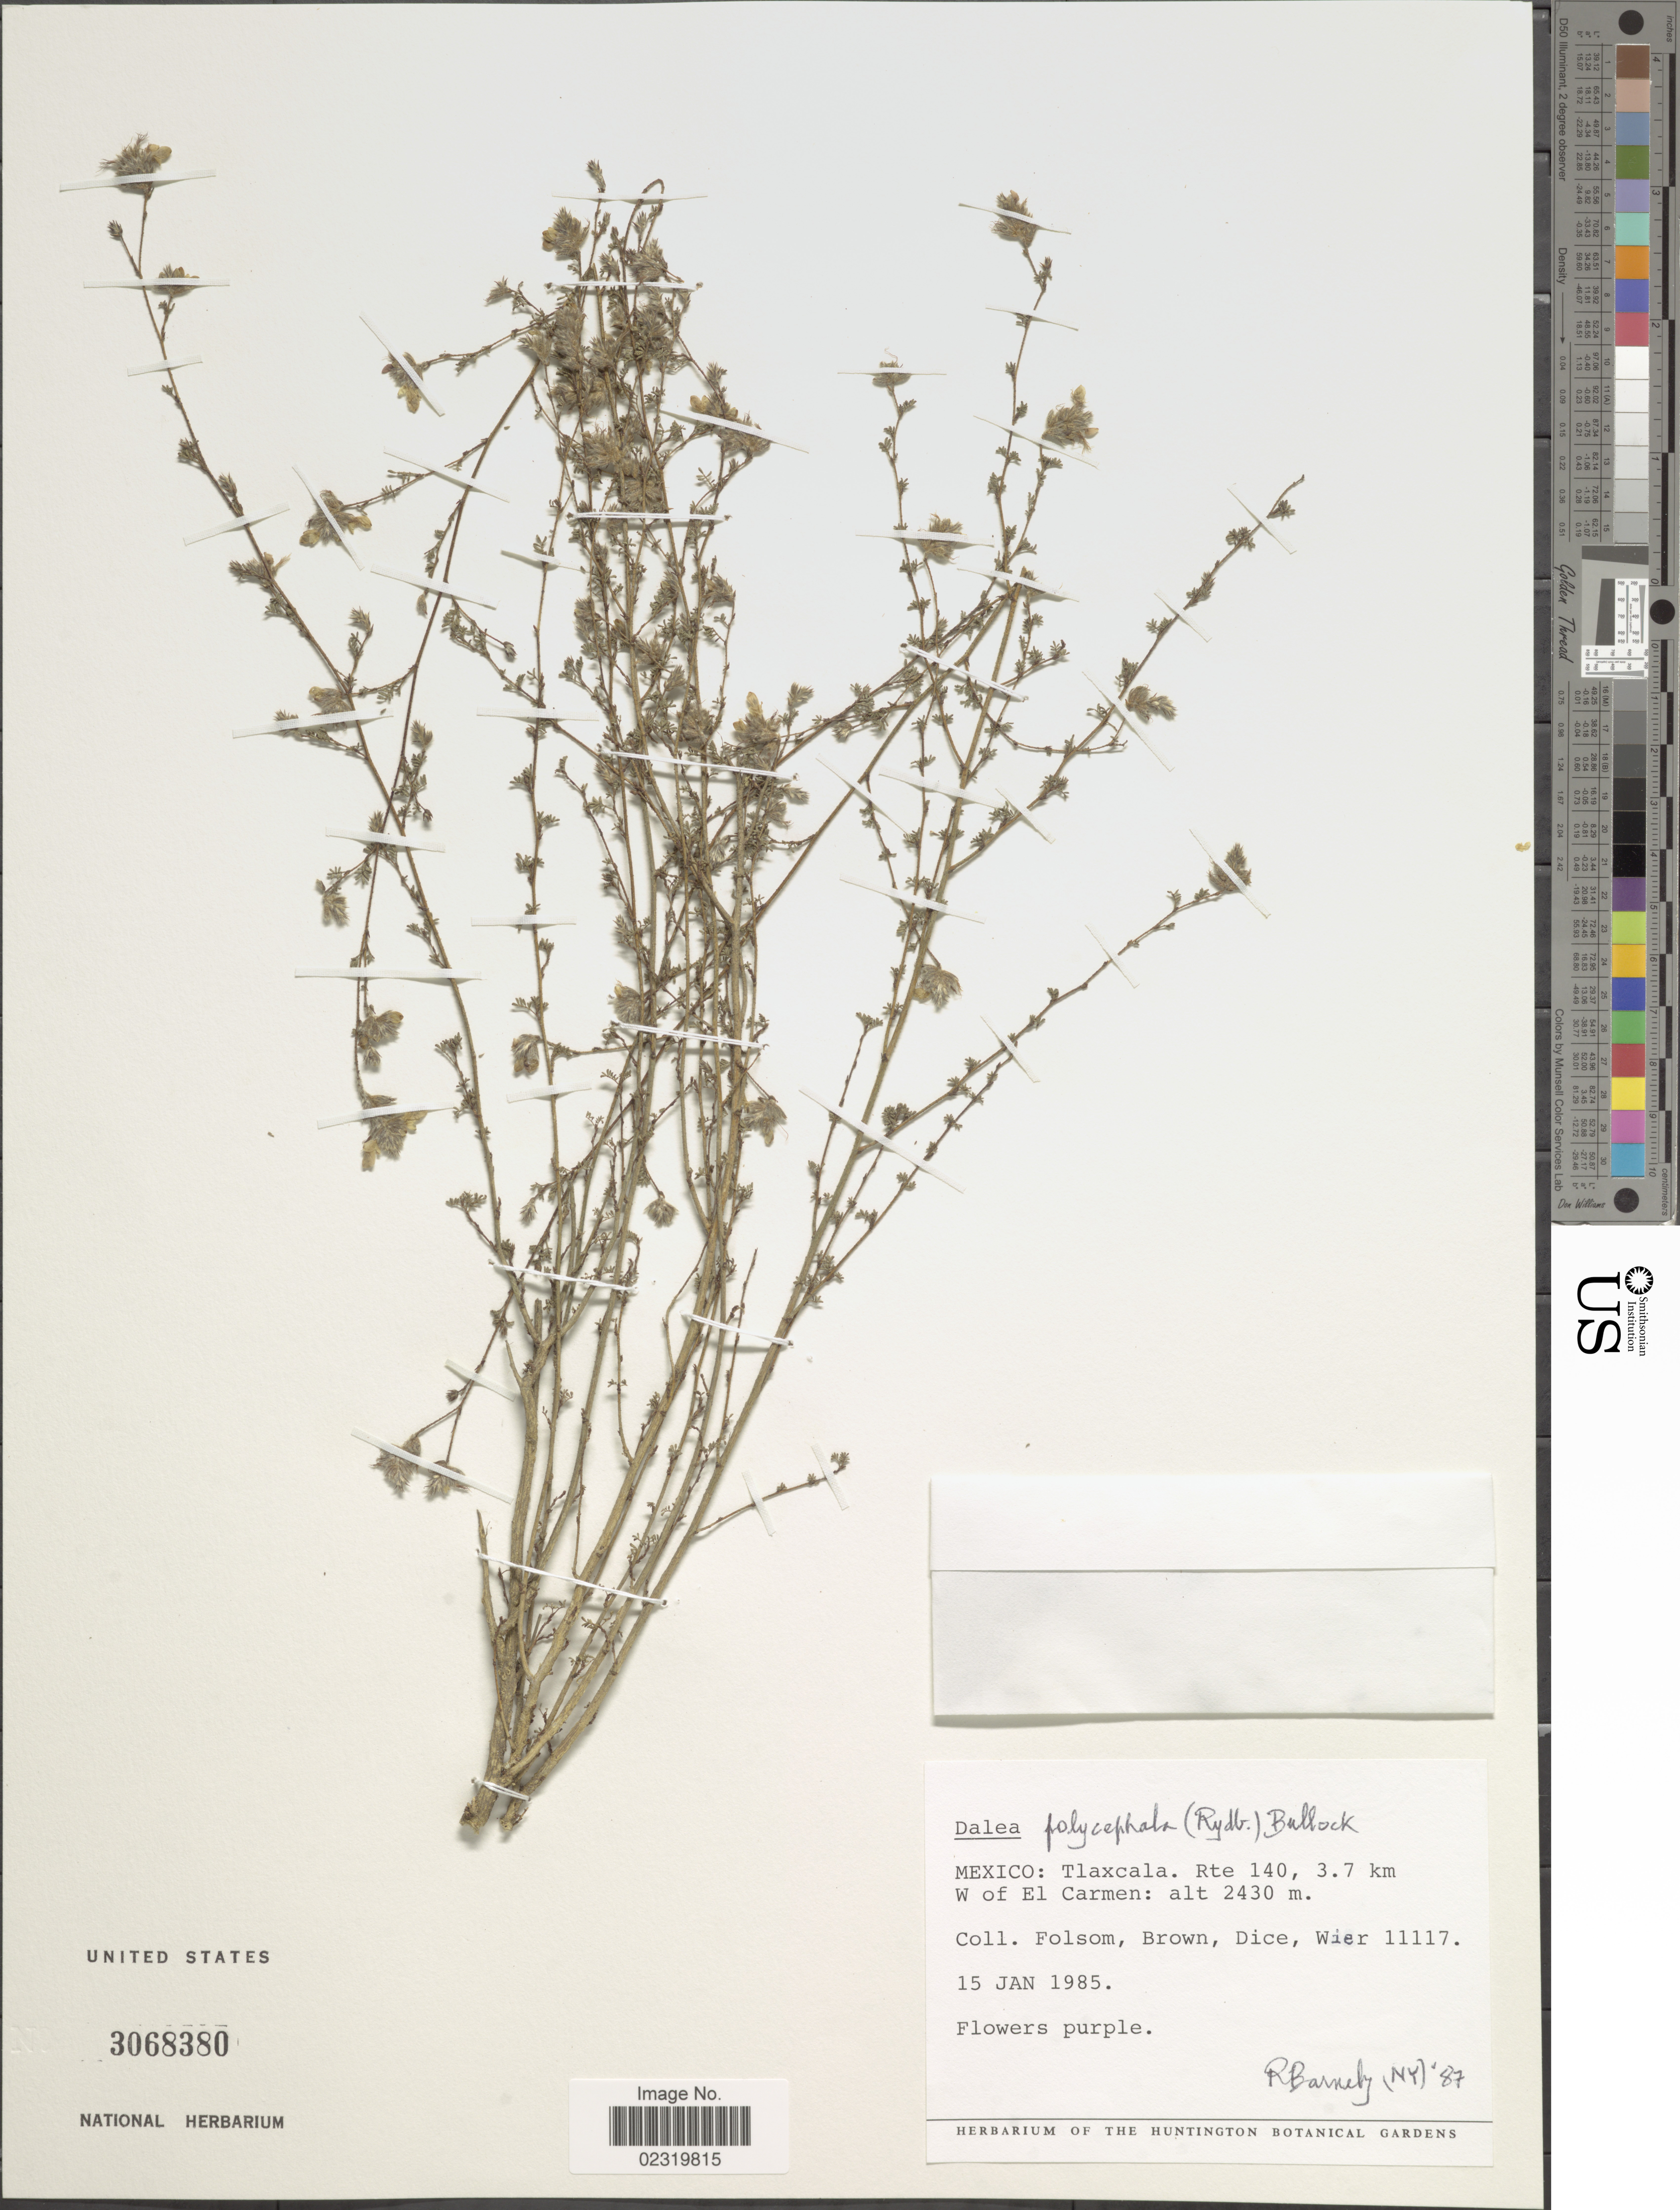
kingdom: Plantae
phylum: Tracheophyta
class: Magnoliopsida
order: Fabales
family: Fabaceae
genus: Dalea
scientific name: Dalea polycephala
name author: (Rydb.) Bullock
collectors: J. P. Folsom, -- Brown, -. Dice & -. Wier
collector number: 11117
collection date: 1985-01-15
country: Mexico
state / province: México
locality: Tlaxcala. Rte 140, 3.7 km W of El Carmen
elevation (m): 2430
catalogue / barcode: US 3068380